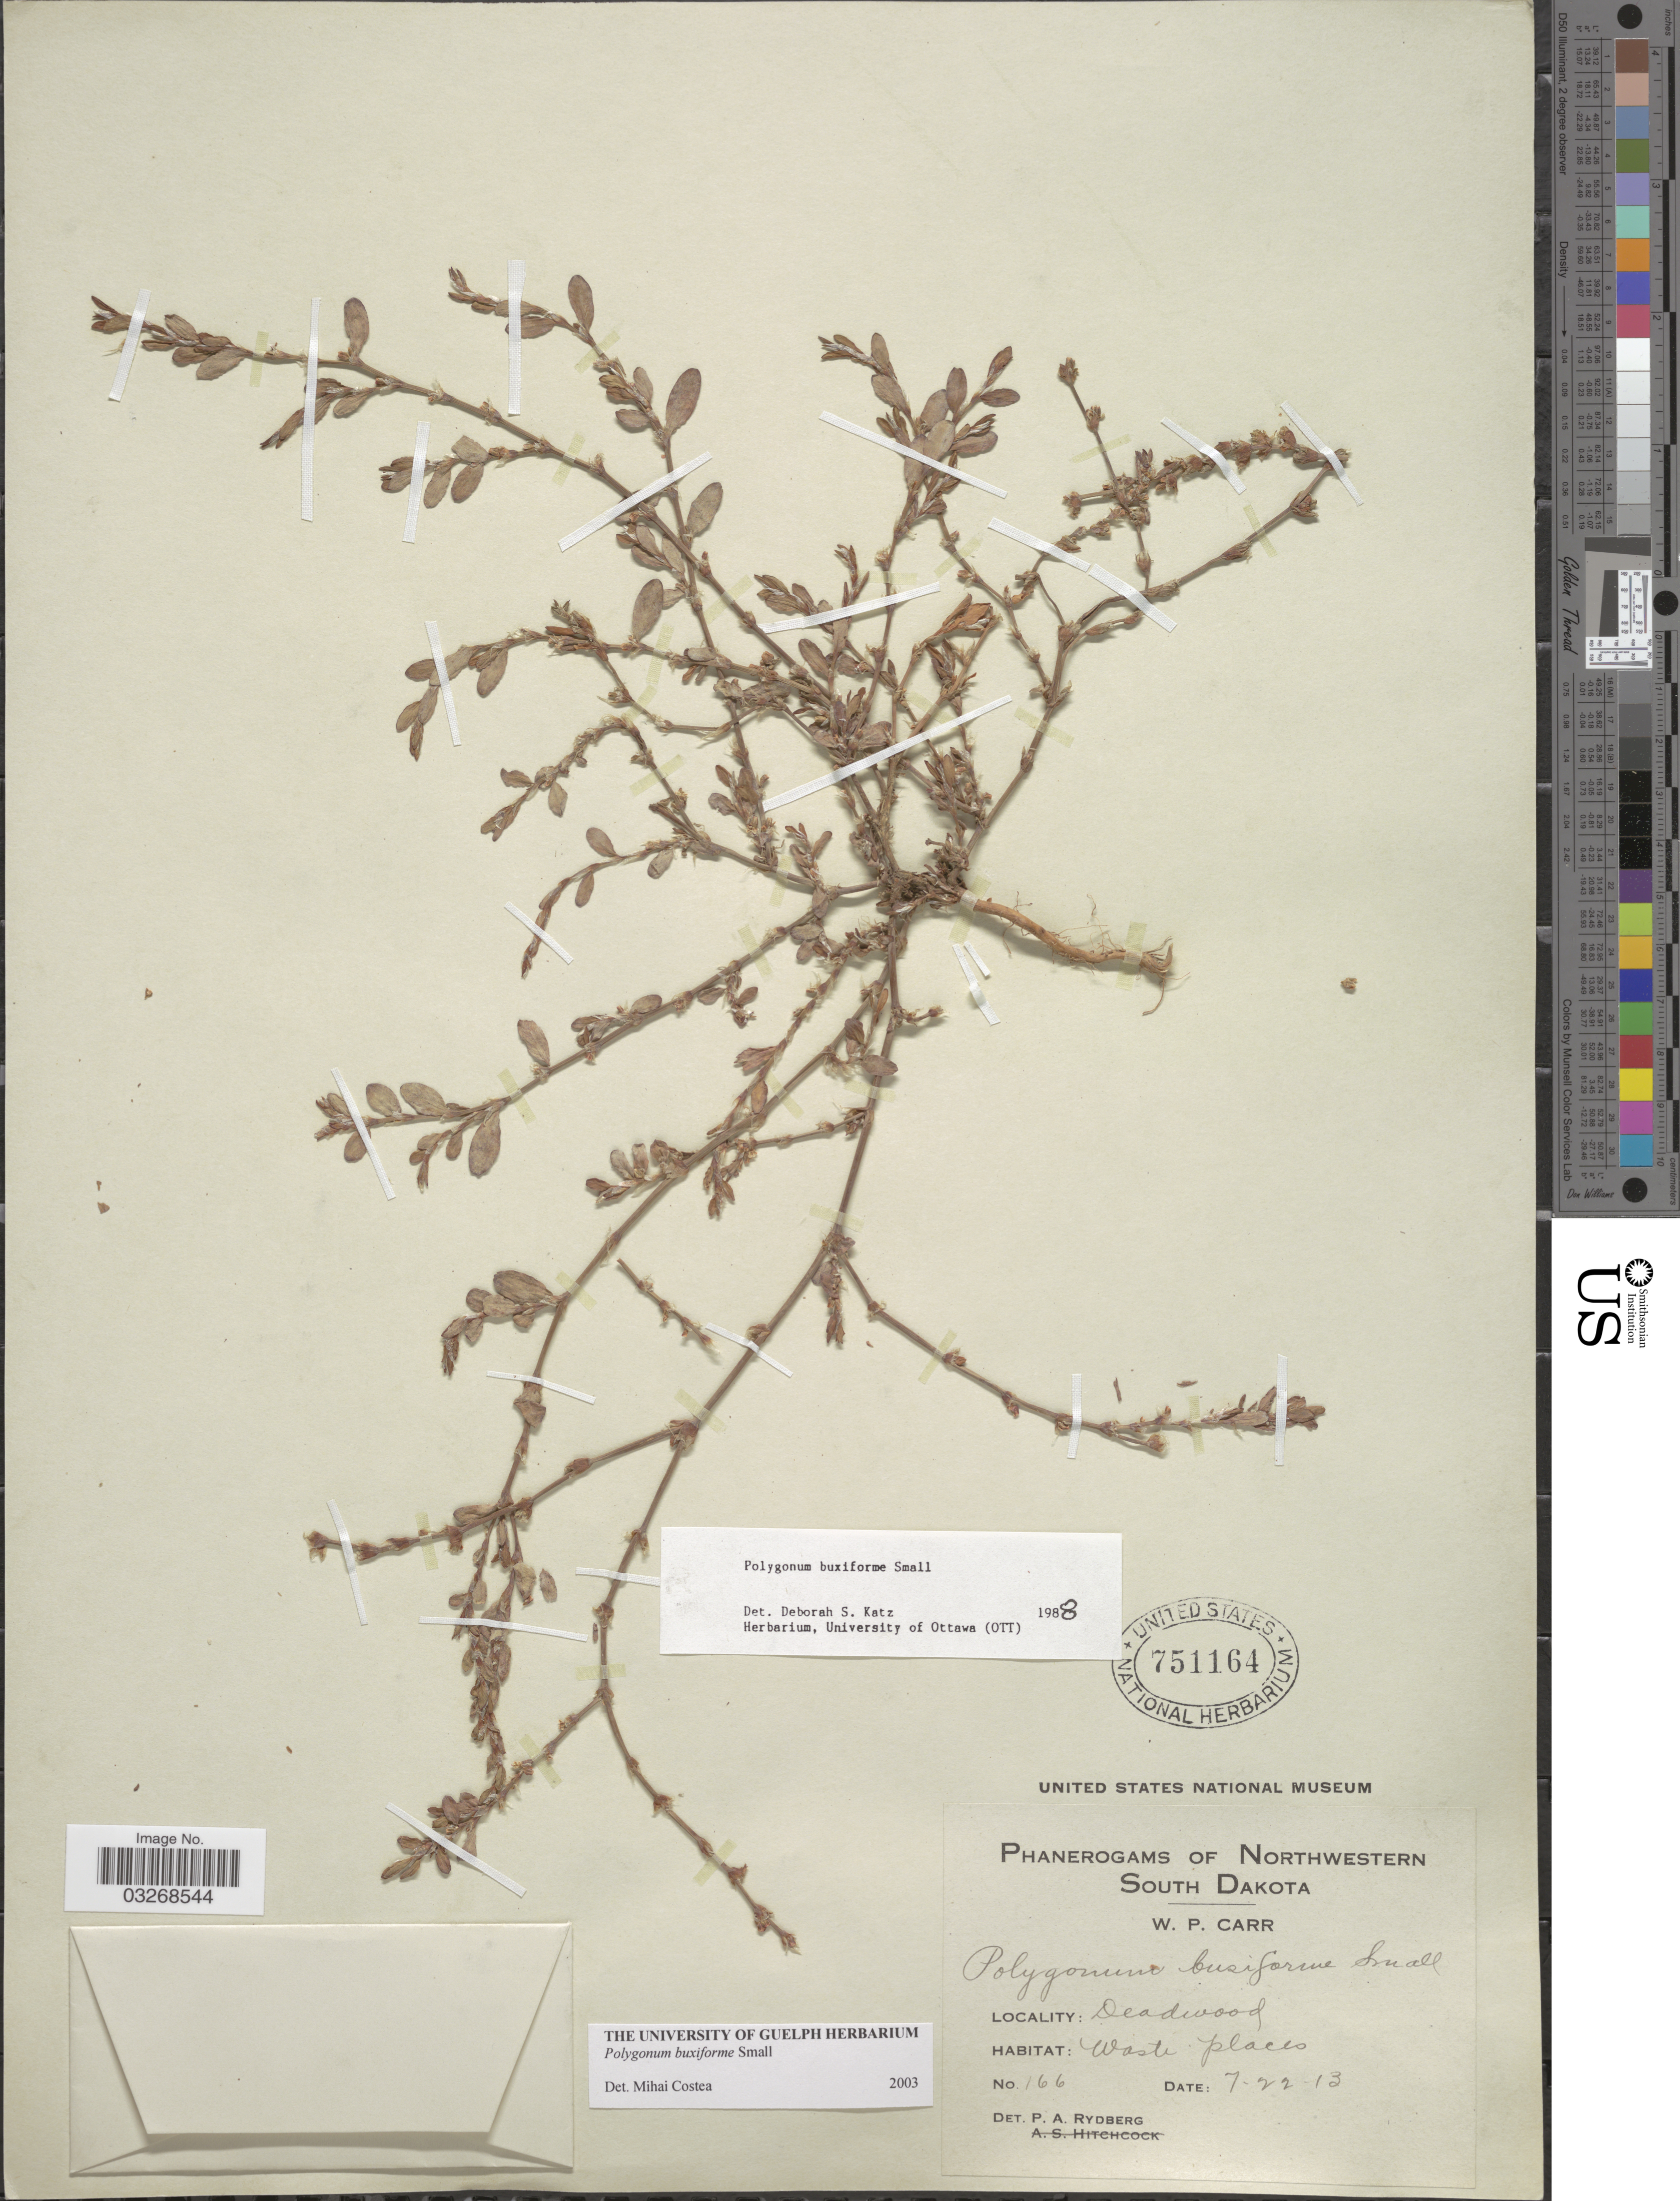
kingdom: Plantae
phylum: Tracheophyta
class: Magnoliopsida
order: Caryophyllales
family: Polygonaceae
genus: Polygonum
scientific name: Polygonum buxiforme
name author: Small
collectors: W. Carr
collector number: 166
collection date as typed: Transcribed d/m/y: 22/7/13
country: United States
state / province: South Dakota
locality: Northwestern South Dakota. Deadwood.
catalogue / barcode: US 751164